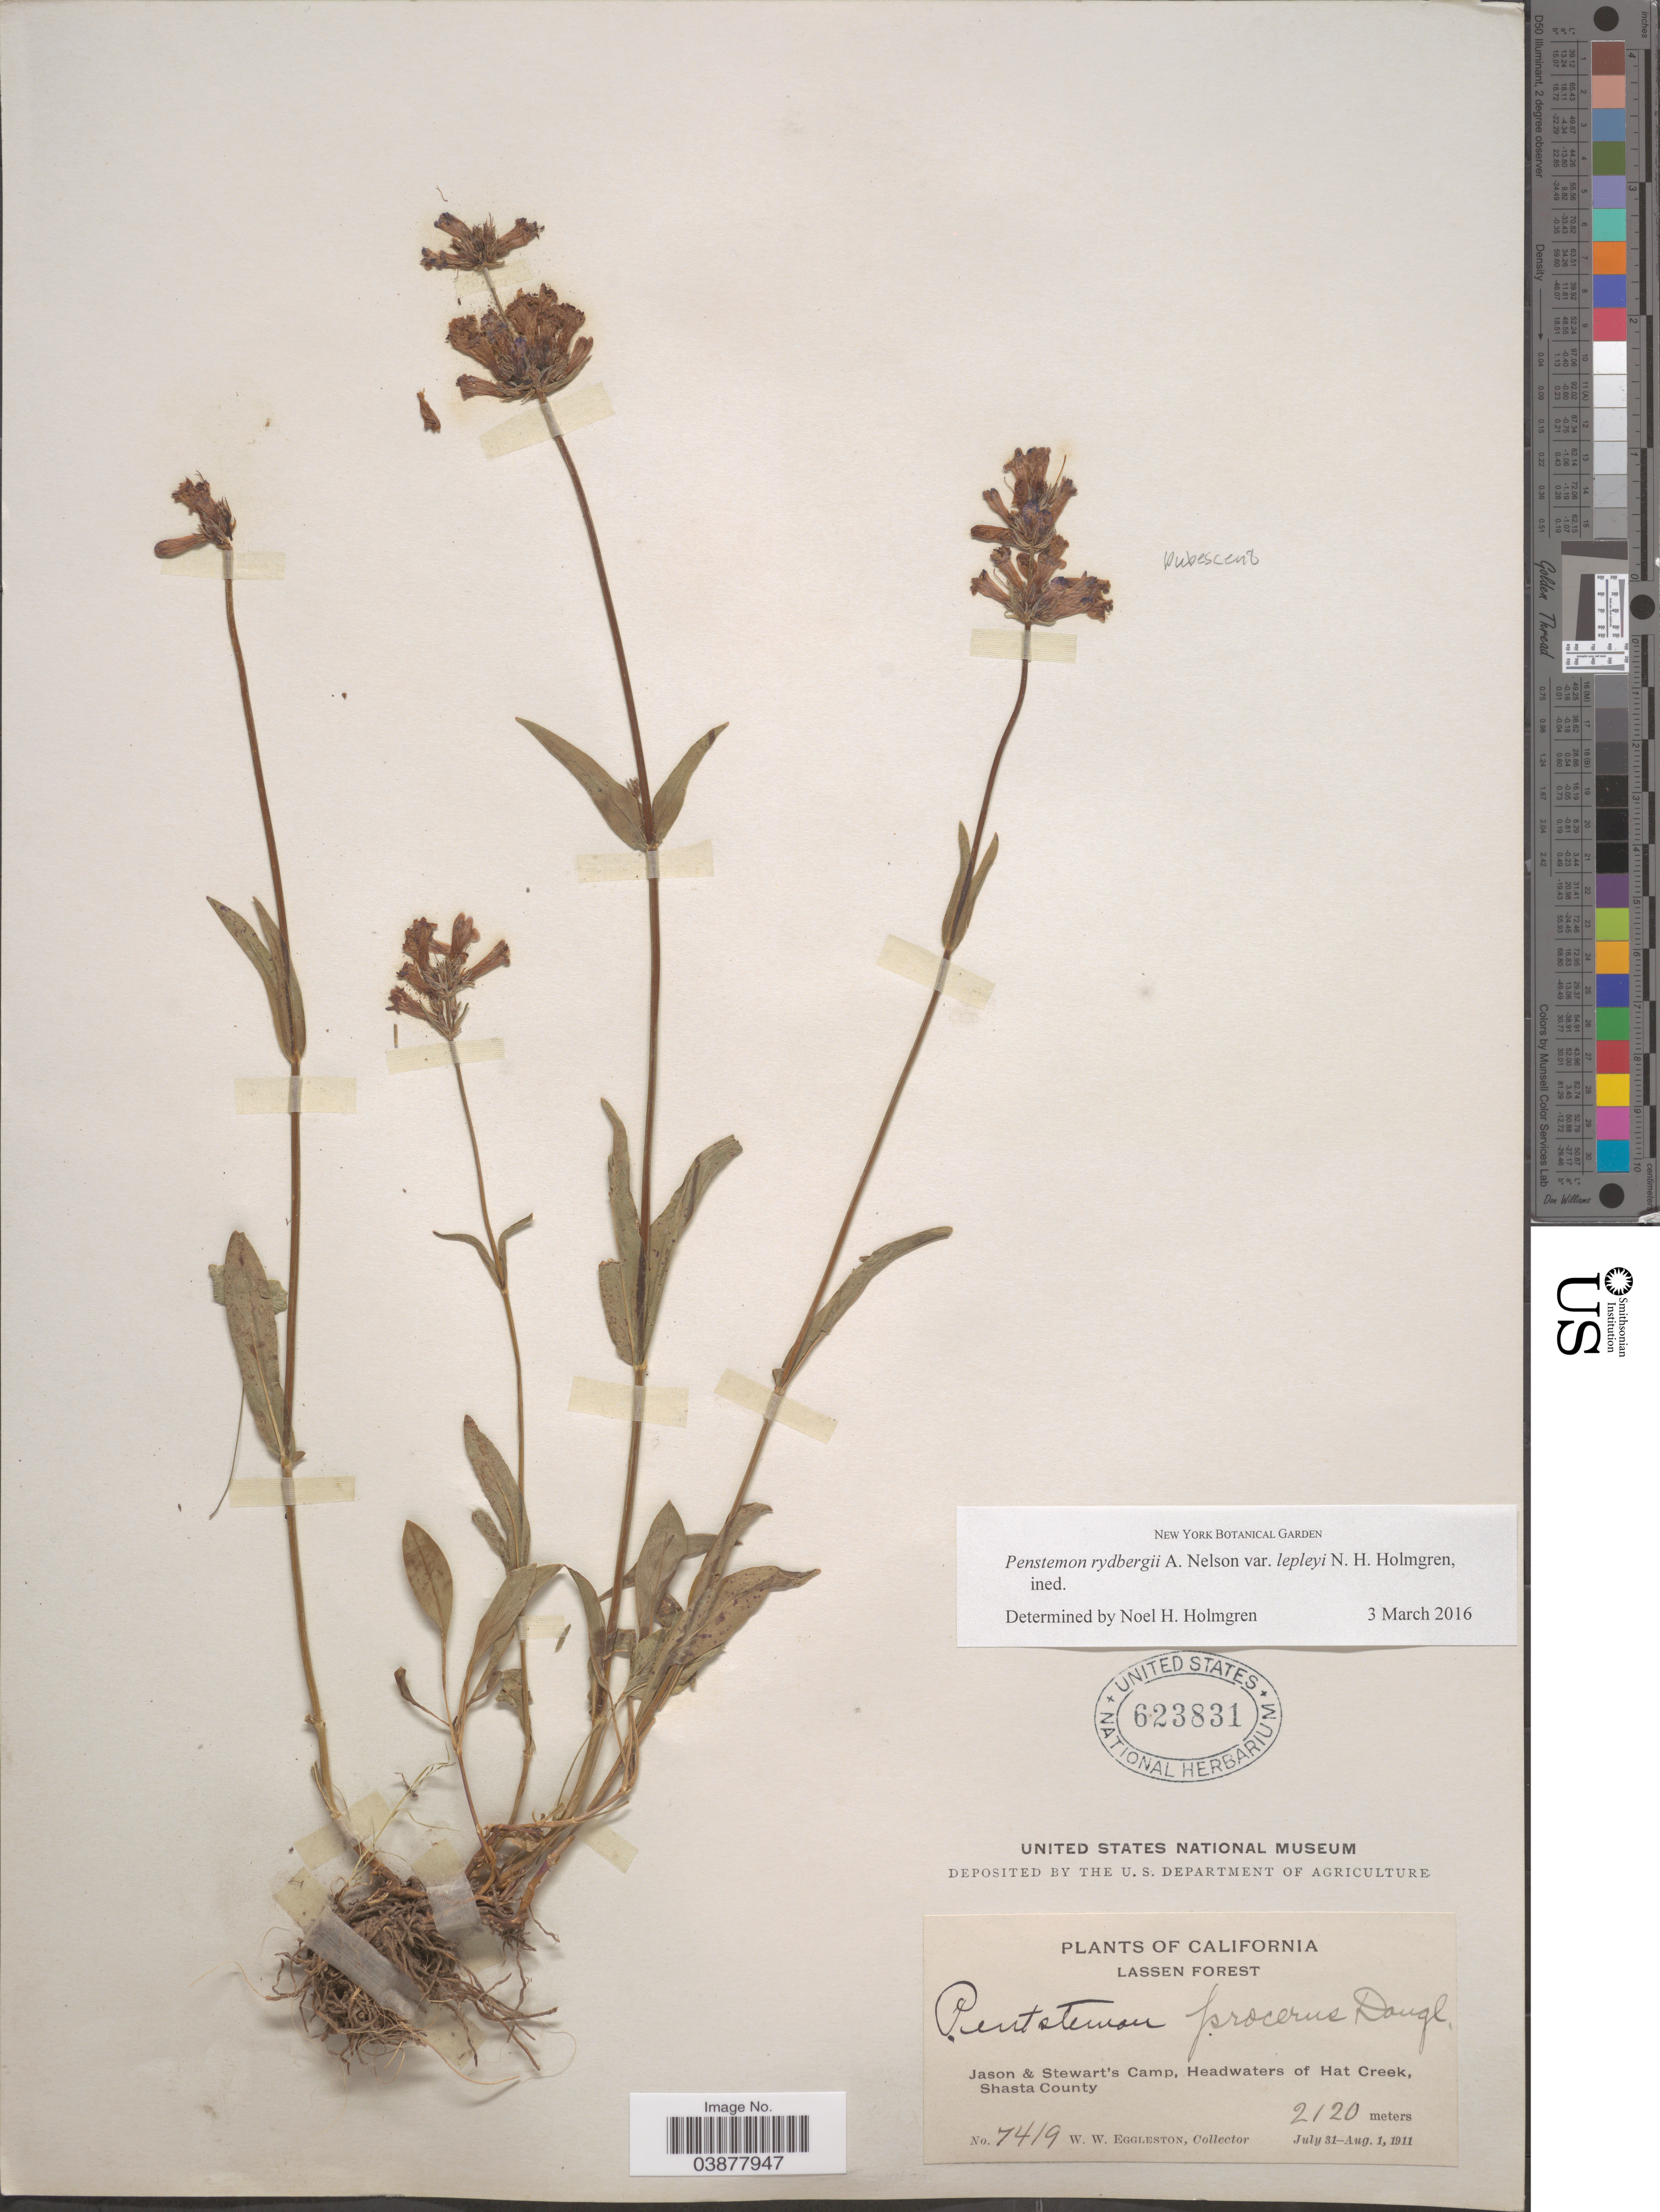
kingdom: Plantae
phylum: Tracheophyta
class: Magnoliopsida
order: Lamiales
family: Plantaginaceae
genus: Penstemon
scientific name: Penstemon rydbergii var. lepleyi N.H. Holmgren var. nov. ined.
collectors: W. W. Eggleston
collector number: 7419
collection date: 1911-07-31/1911-08-01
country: United States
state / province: California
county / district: Shasta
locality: Lassen Forest. Jason & Stewart's Camp, Headwaters of Hat Creek, Shasta County.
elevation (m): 2120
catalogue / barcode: US 623831